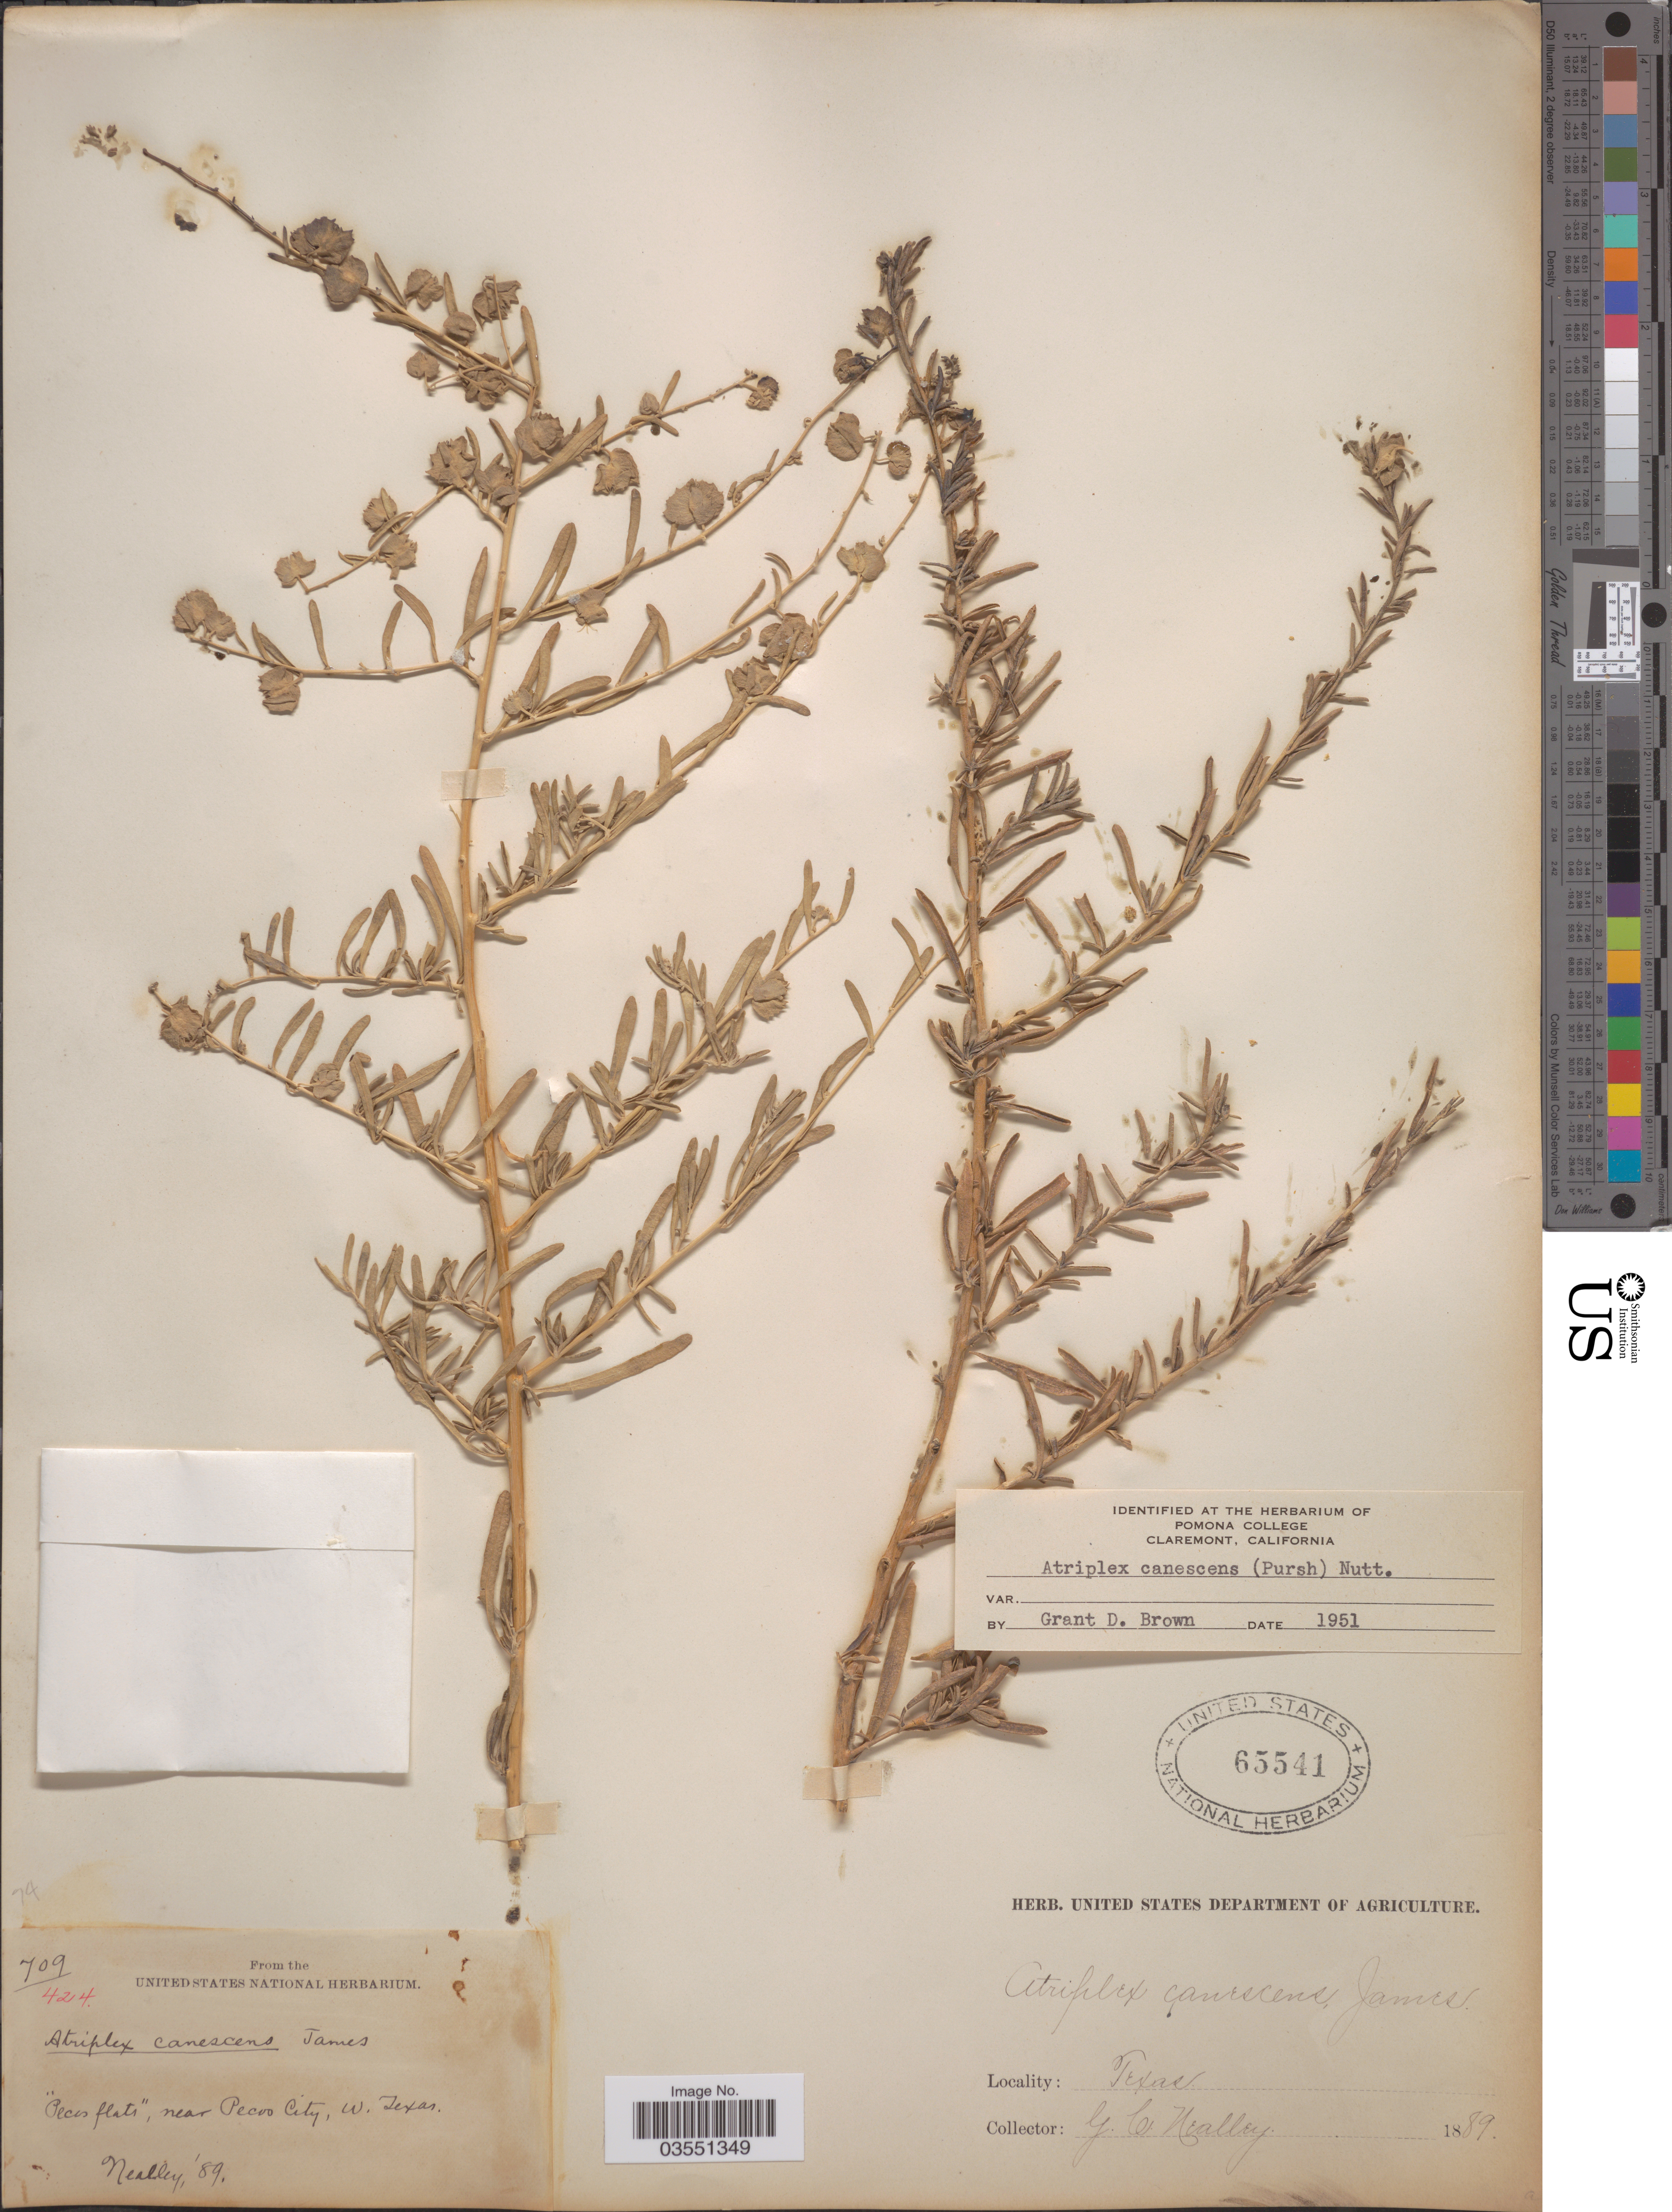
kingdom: Plantae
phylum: Tracheophyta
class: Magnoliopsida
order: Caryophyllales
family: Amaranthaceae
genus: Atriplex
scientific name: Atriplex canescens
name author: (Pursh) Nutt.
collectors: G. C. Nealley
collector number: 709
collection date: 1889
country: United States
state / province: Texas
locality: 'Pecos flats', near Pocos City, W. Texas.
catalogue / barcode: US 65541